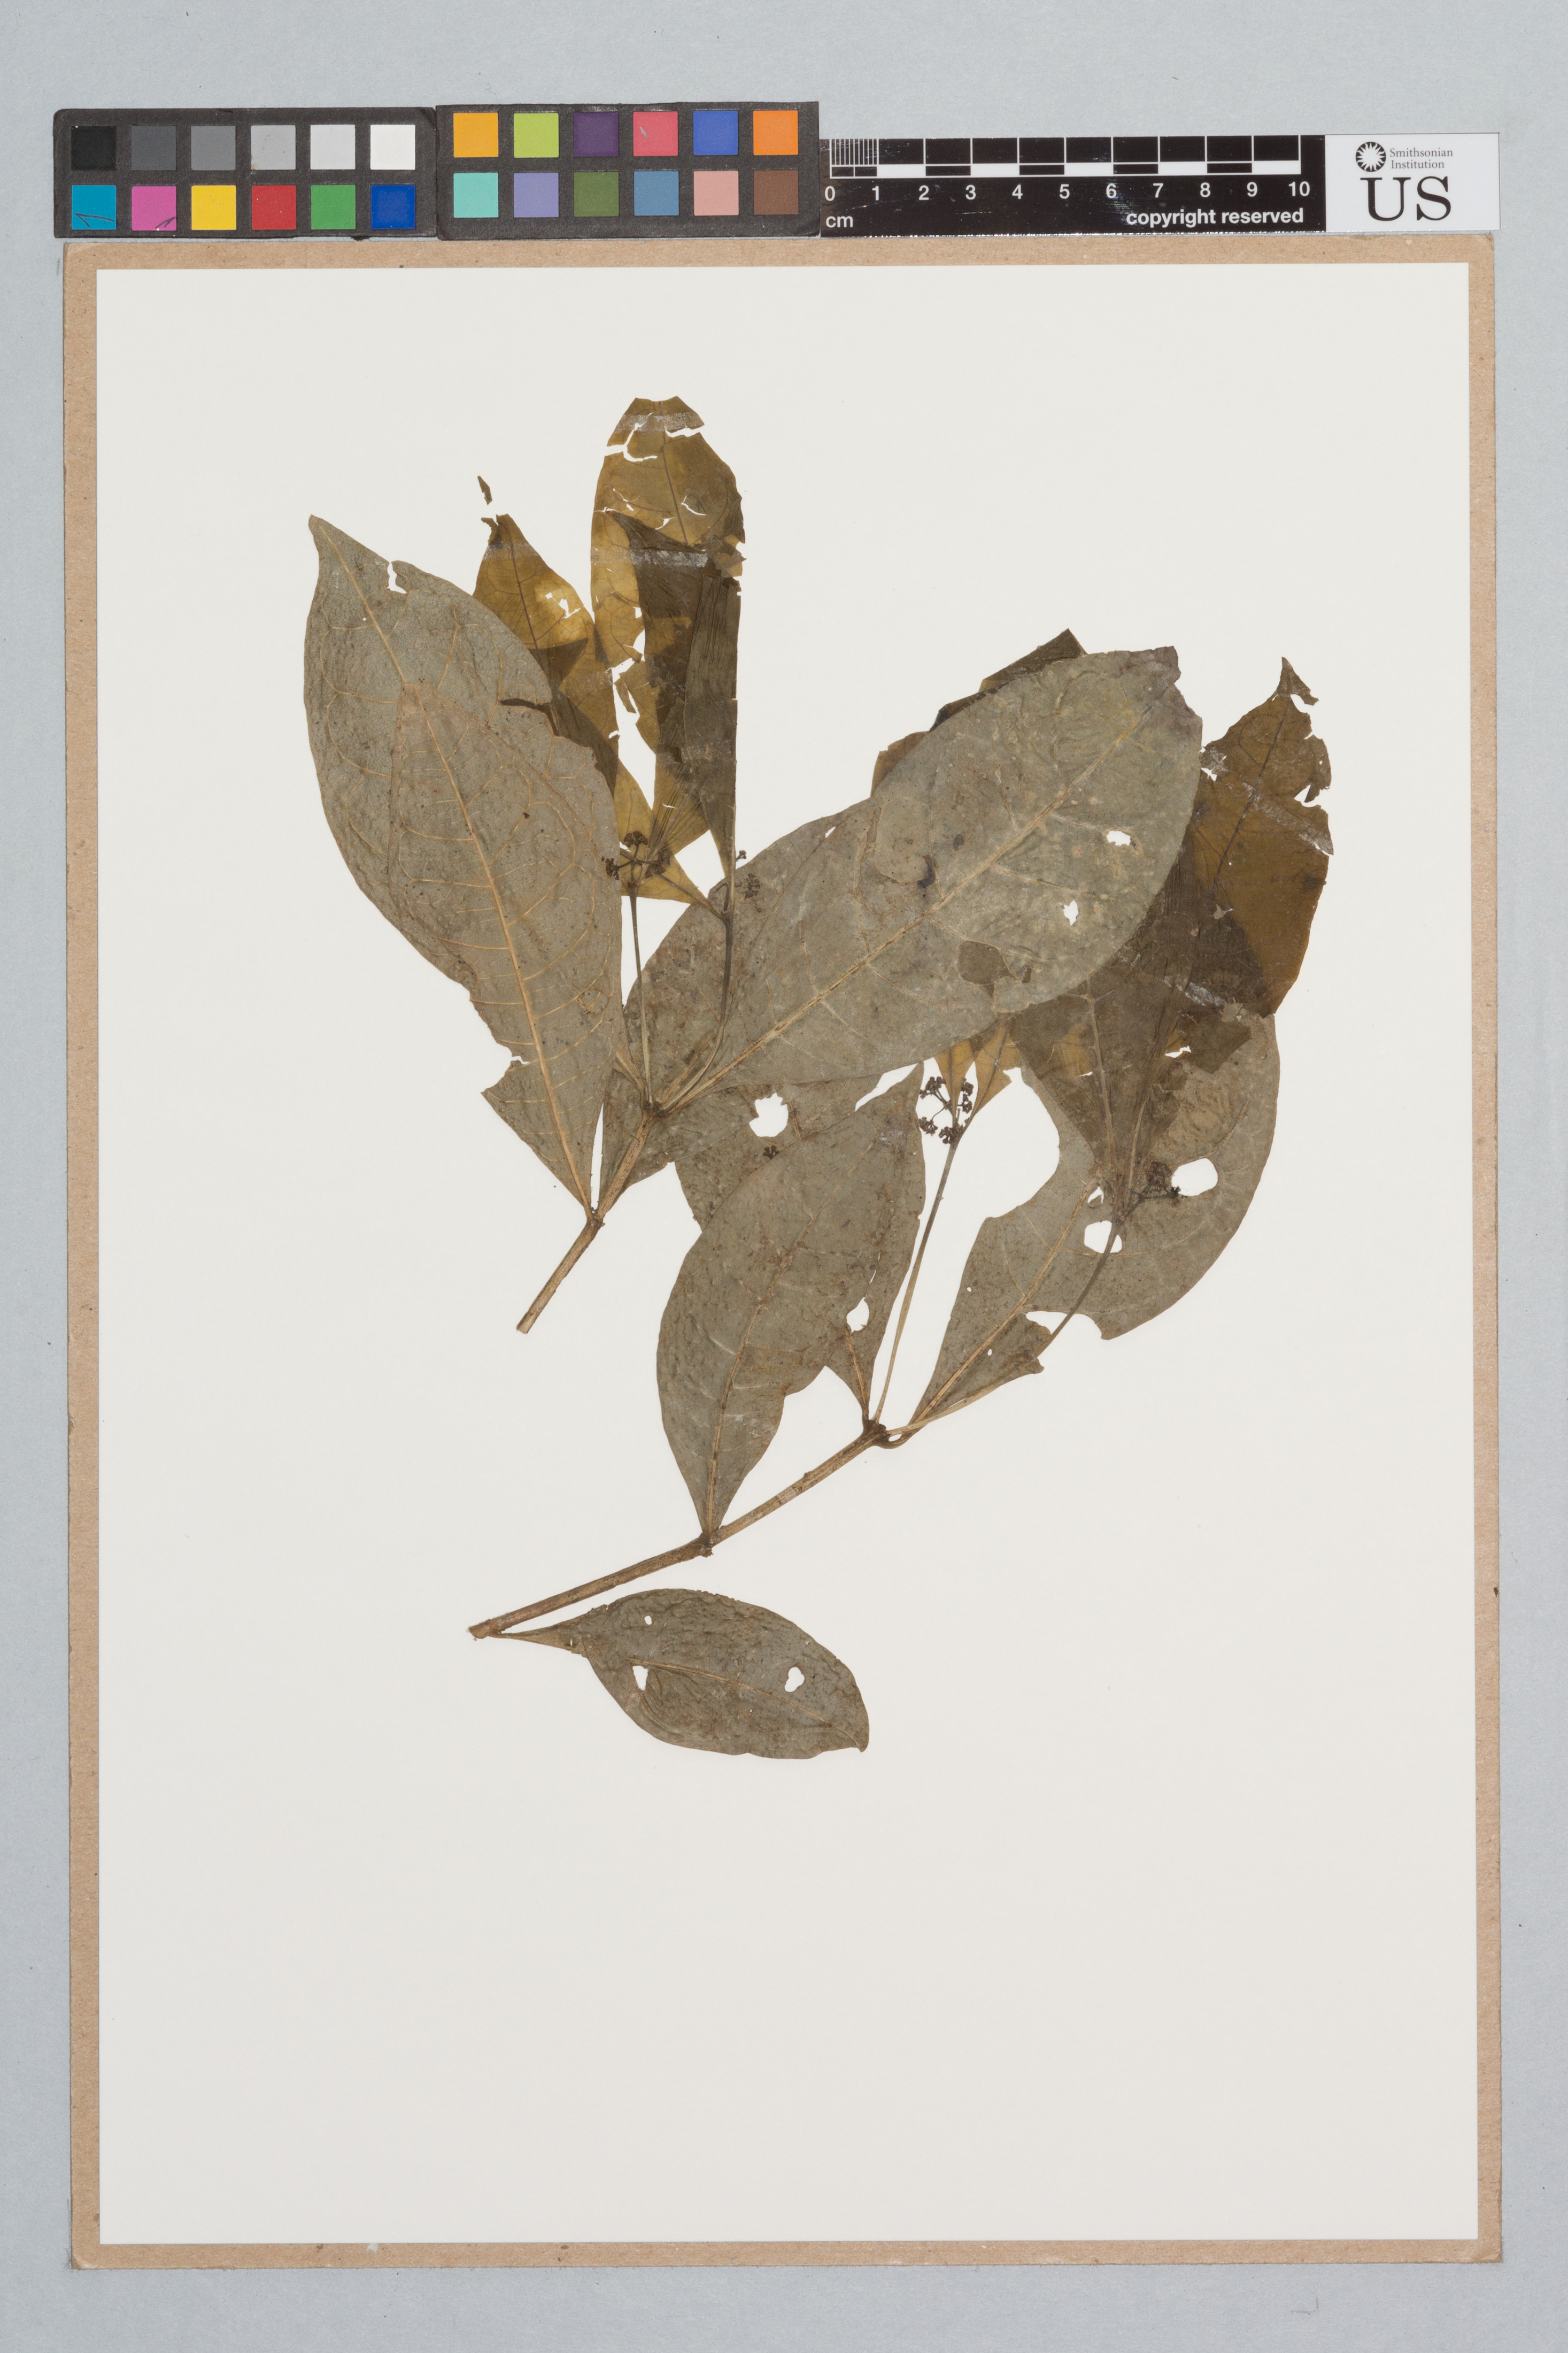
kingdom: Plantae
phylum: Tracheophyta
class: Magnoliopsida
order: Gentianales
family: Rubiaceae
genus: Psychotria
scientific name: Psychotria astrellantha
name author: Wernham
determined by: Taylor, Charlotte M.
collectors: H. D. Clarke, R. Williams & C. Perry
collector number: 8484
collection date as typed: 12 September 1999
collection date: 1999-09-12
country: Guyana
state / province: U. Takutu-U. Essequibo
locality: Wassarai Mts., slopes of unnamed peak, 12 km S of S. Kassikaityu R., 1.0-1.5 km E of camp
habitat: Dense forest on reddish, sandy clay, Bertholettia, Pouteria and Rinorea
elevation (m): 500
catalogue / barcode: US 3440790